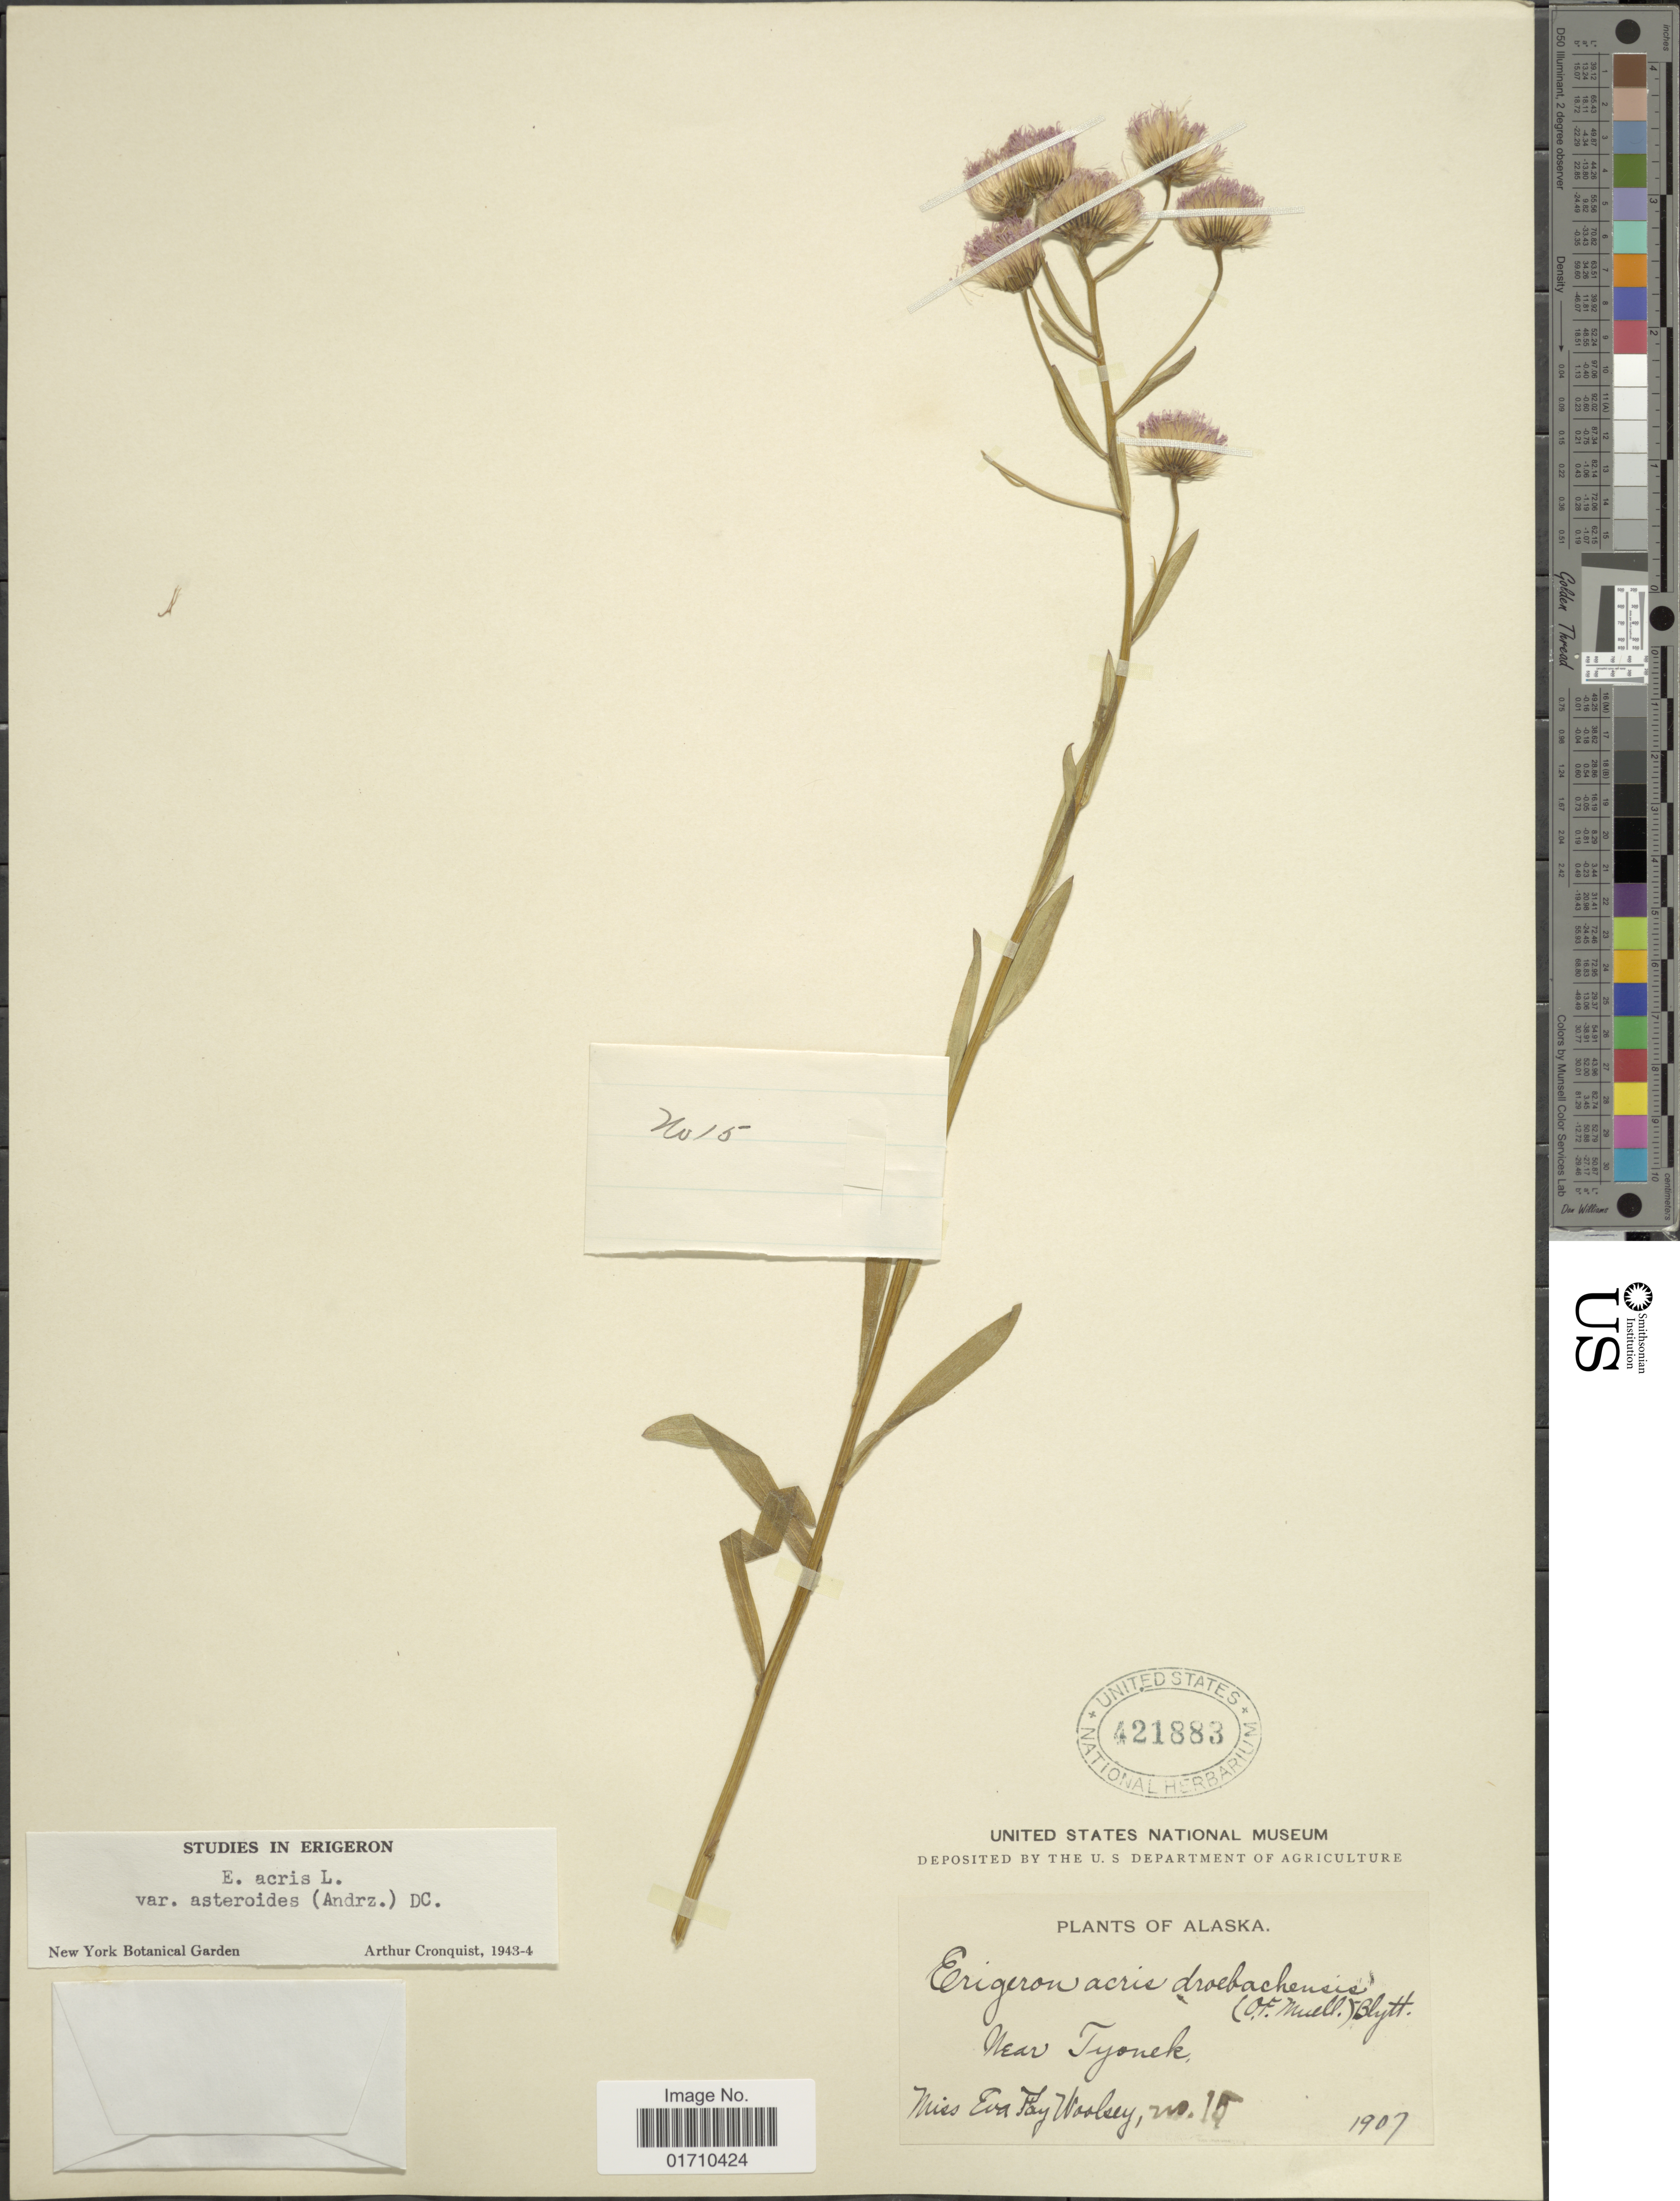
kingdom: Plantae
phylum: Tracheophyta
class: Magnoliopsida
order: Asterales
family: Asteraceae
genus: Erigeron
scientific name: Erigeron acris var. asteroides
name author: (Andrz.) DC.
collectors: E. Woolsey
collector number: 15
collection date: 1907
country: United States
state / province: Alaska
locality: Near Tyouck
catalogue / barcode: US 421883